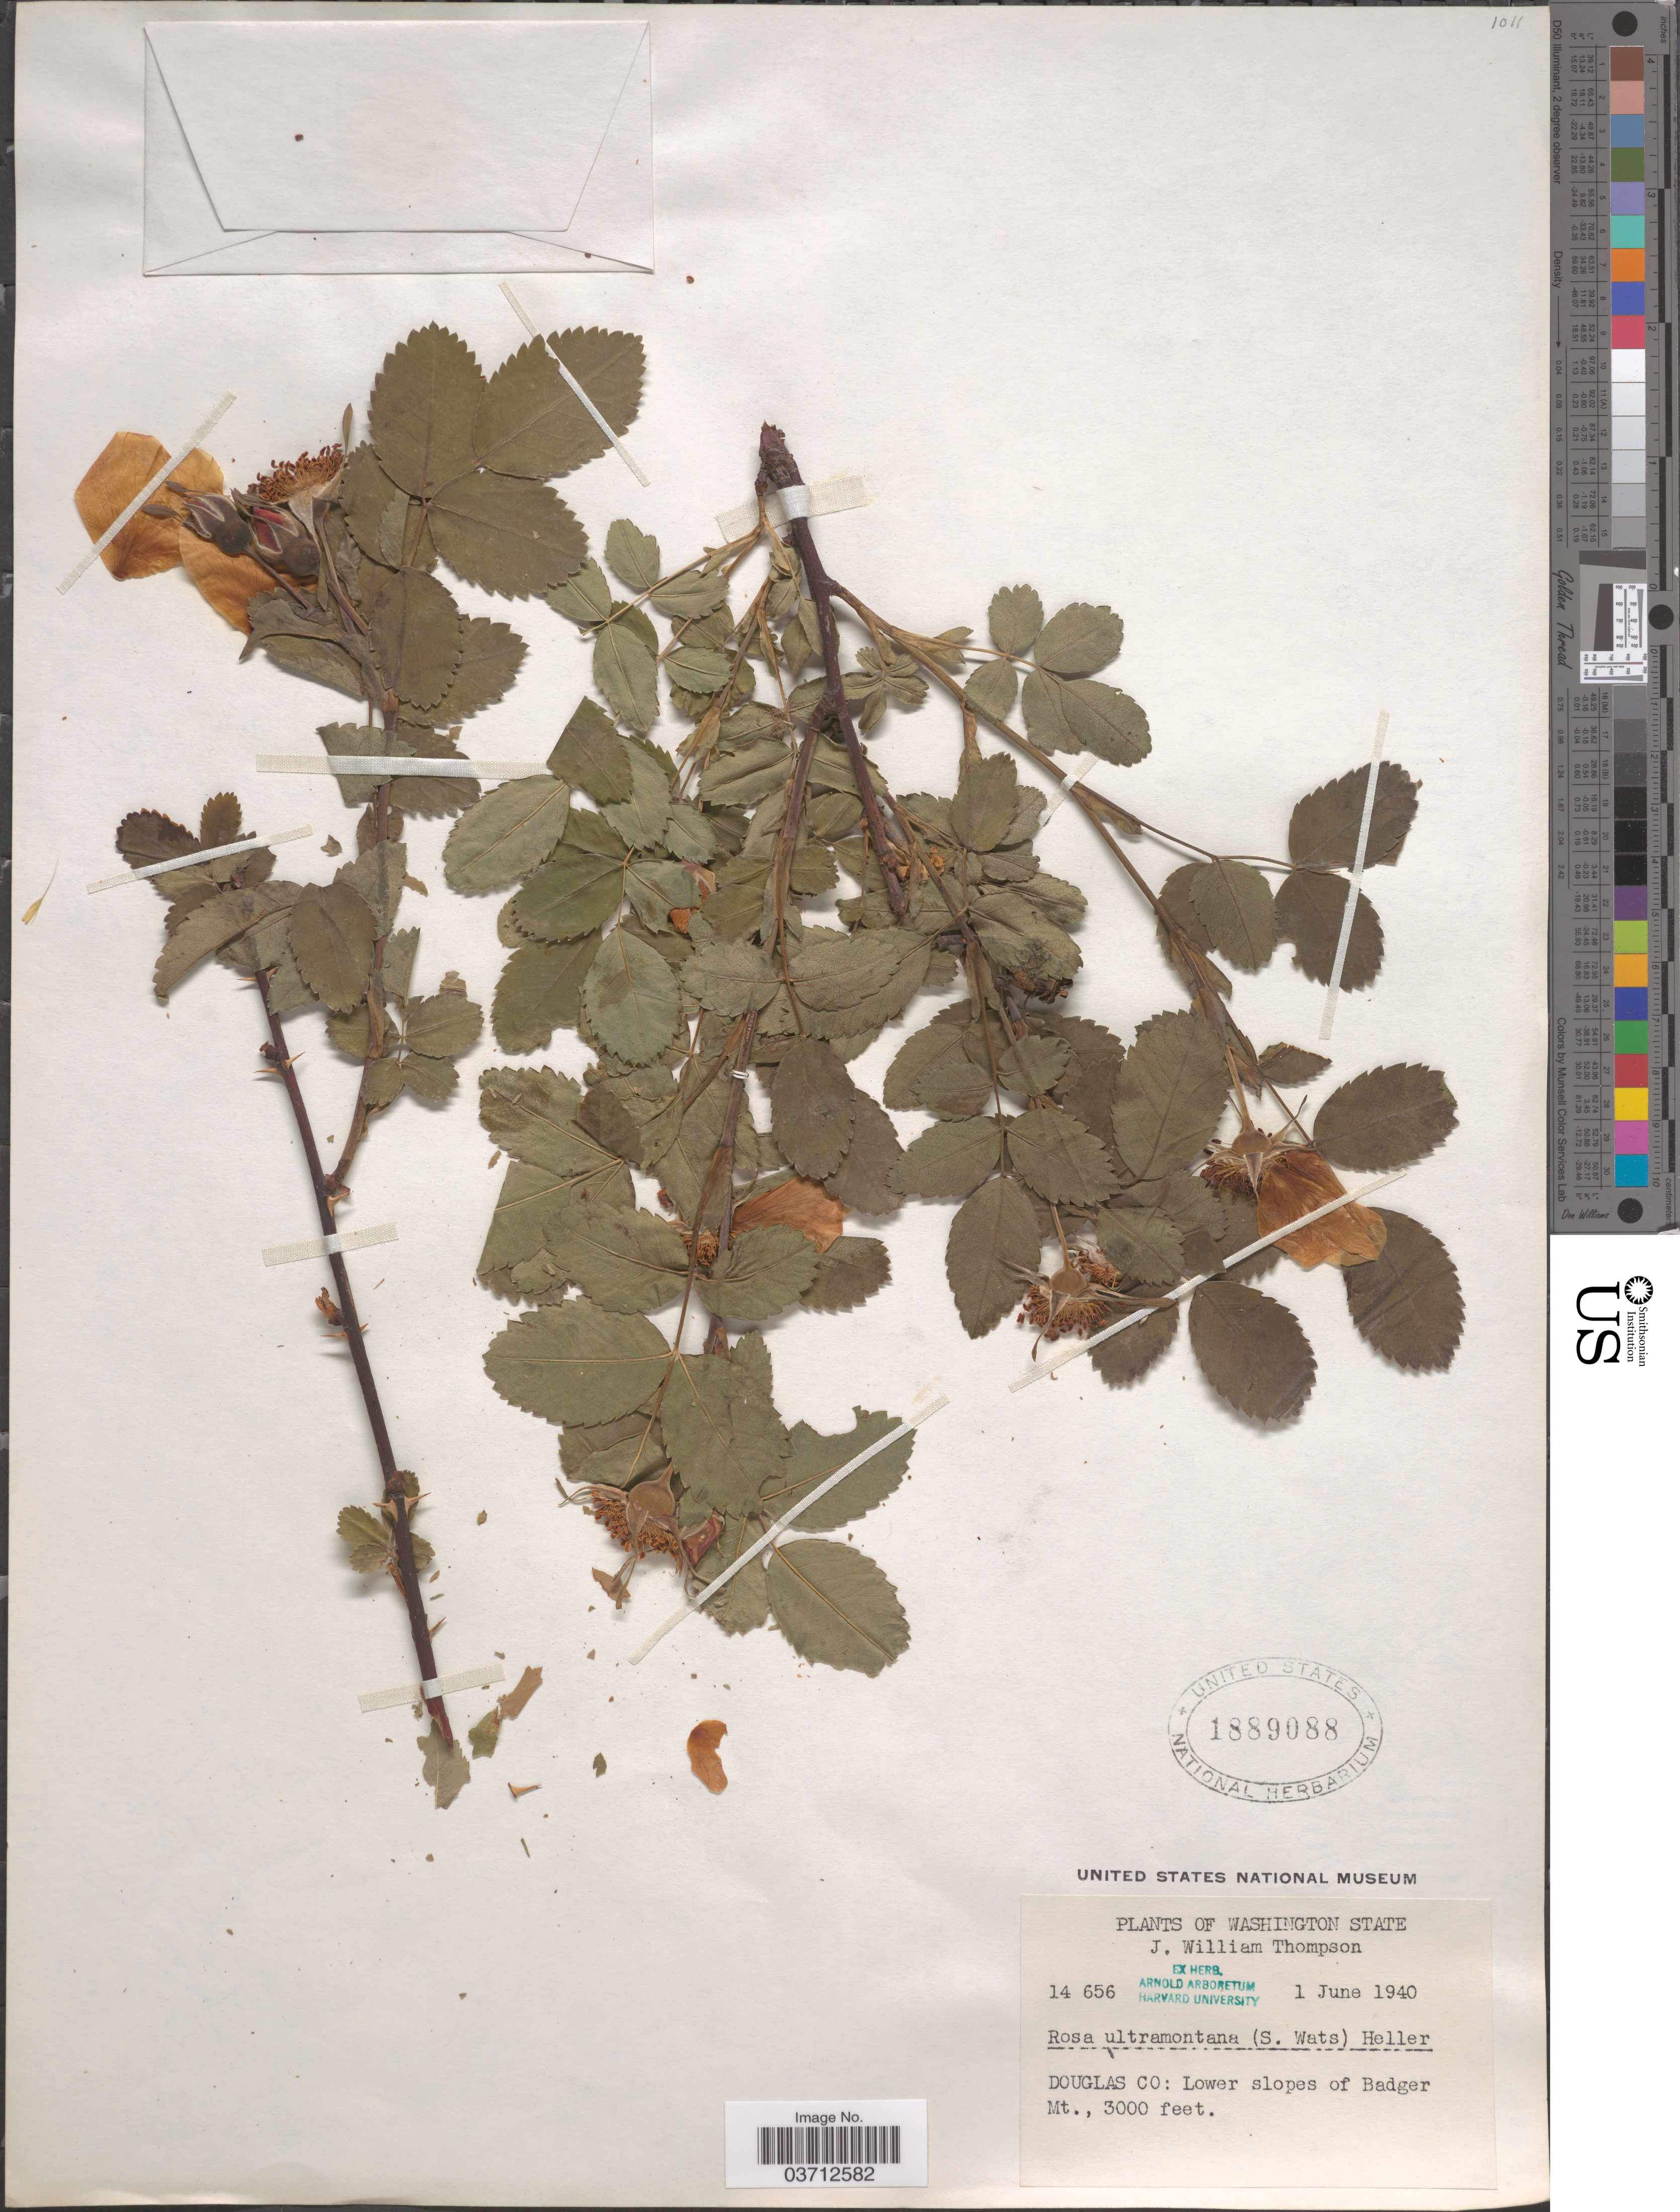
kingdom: Plantae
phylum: Tracheophyta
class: Magnoliopsida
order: Rosales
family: Rosaceae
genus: Rosa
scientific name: Rosa woodsii var. ultramontana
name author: Lindl.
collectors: J. W. Thompson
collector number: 14656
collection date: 1940-06-01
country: United States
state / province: Washington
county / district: Douglas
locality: Douglas Co: Lower slopes of Badger Mt.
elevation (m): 914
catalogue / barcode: US 1889088